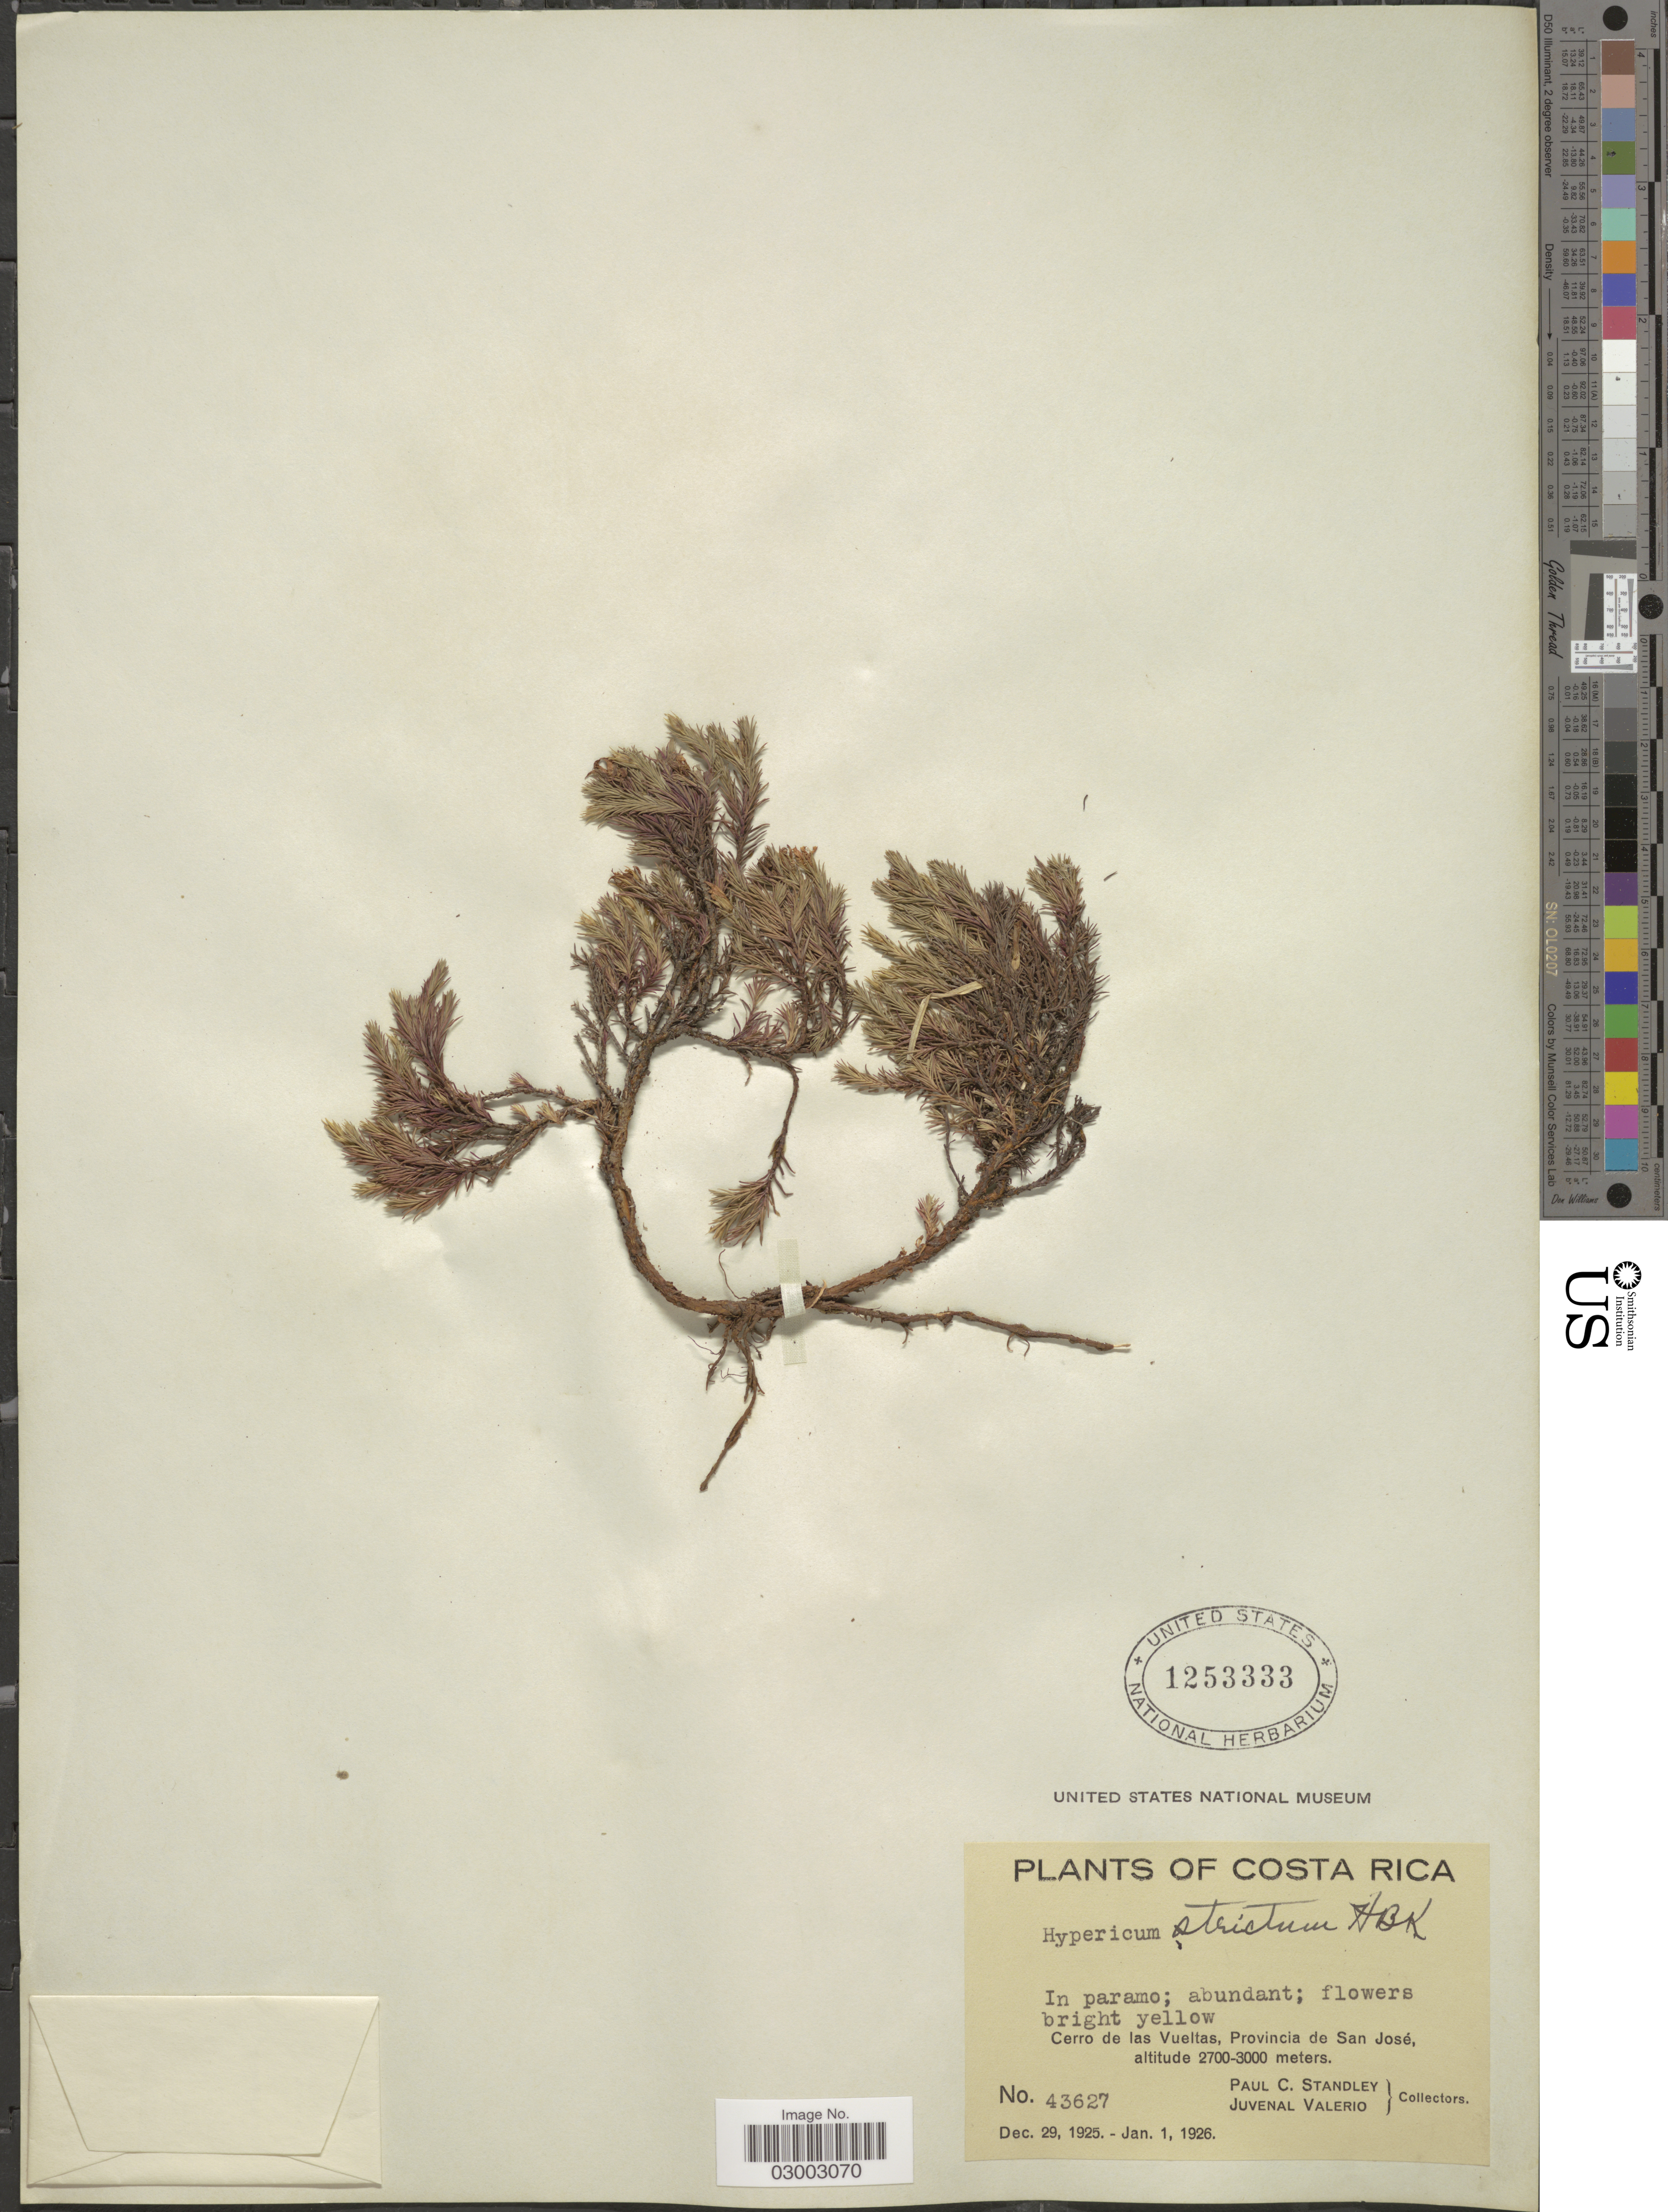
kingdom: Plantae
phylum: Tracheophyta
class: Magnoliopsida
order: Malpighiales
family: Hypericaceae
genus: Hypericum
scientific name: Hypericum strictum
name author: Kunth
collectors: P. C. Standley & J. Valerio R.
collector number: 43627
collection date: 1925-12-29/1926-01-01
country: Costa Rica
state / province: San José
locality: Cerro de las Vueltas, Provincia de San José.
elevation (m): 2700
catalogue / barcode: US 1253333